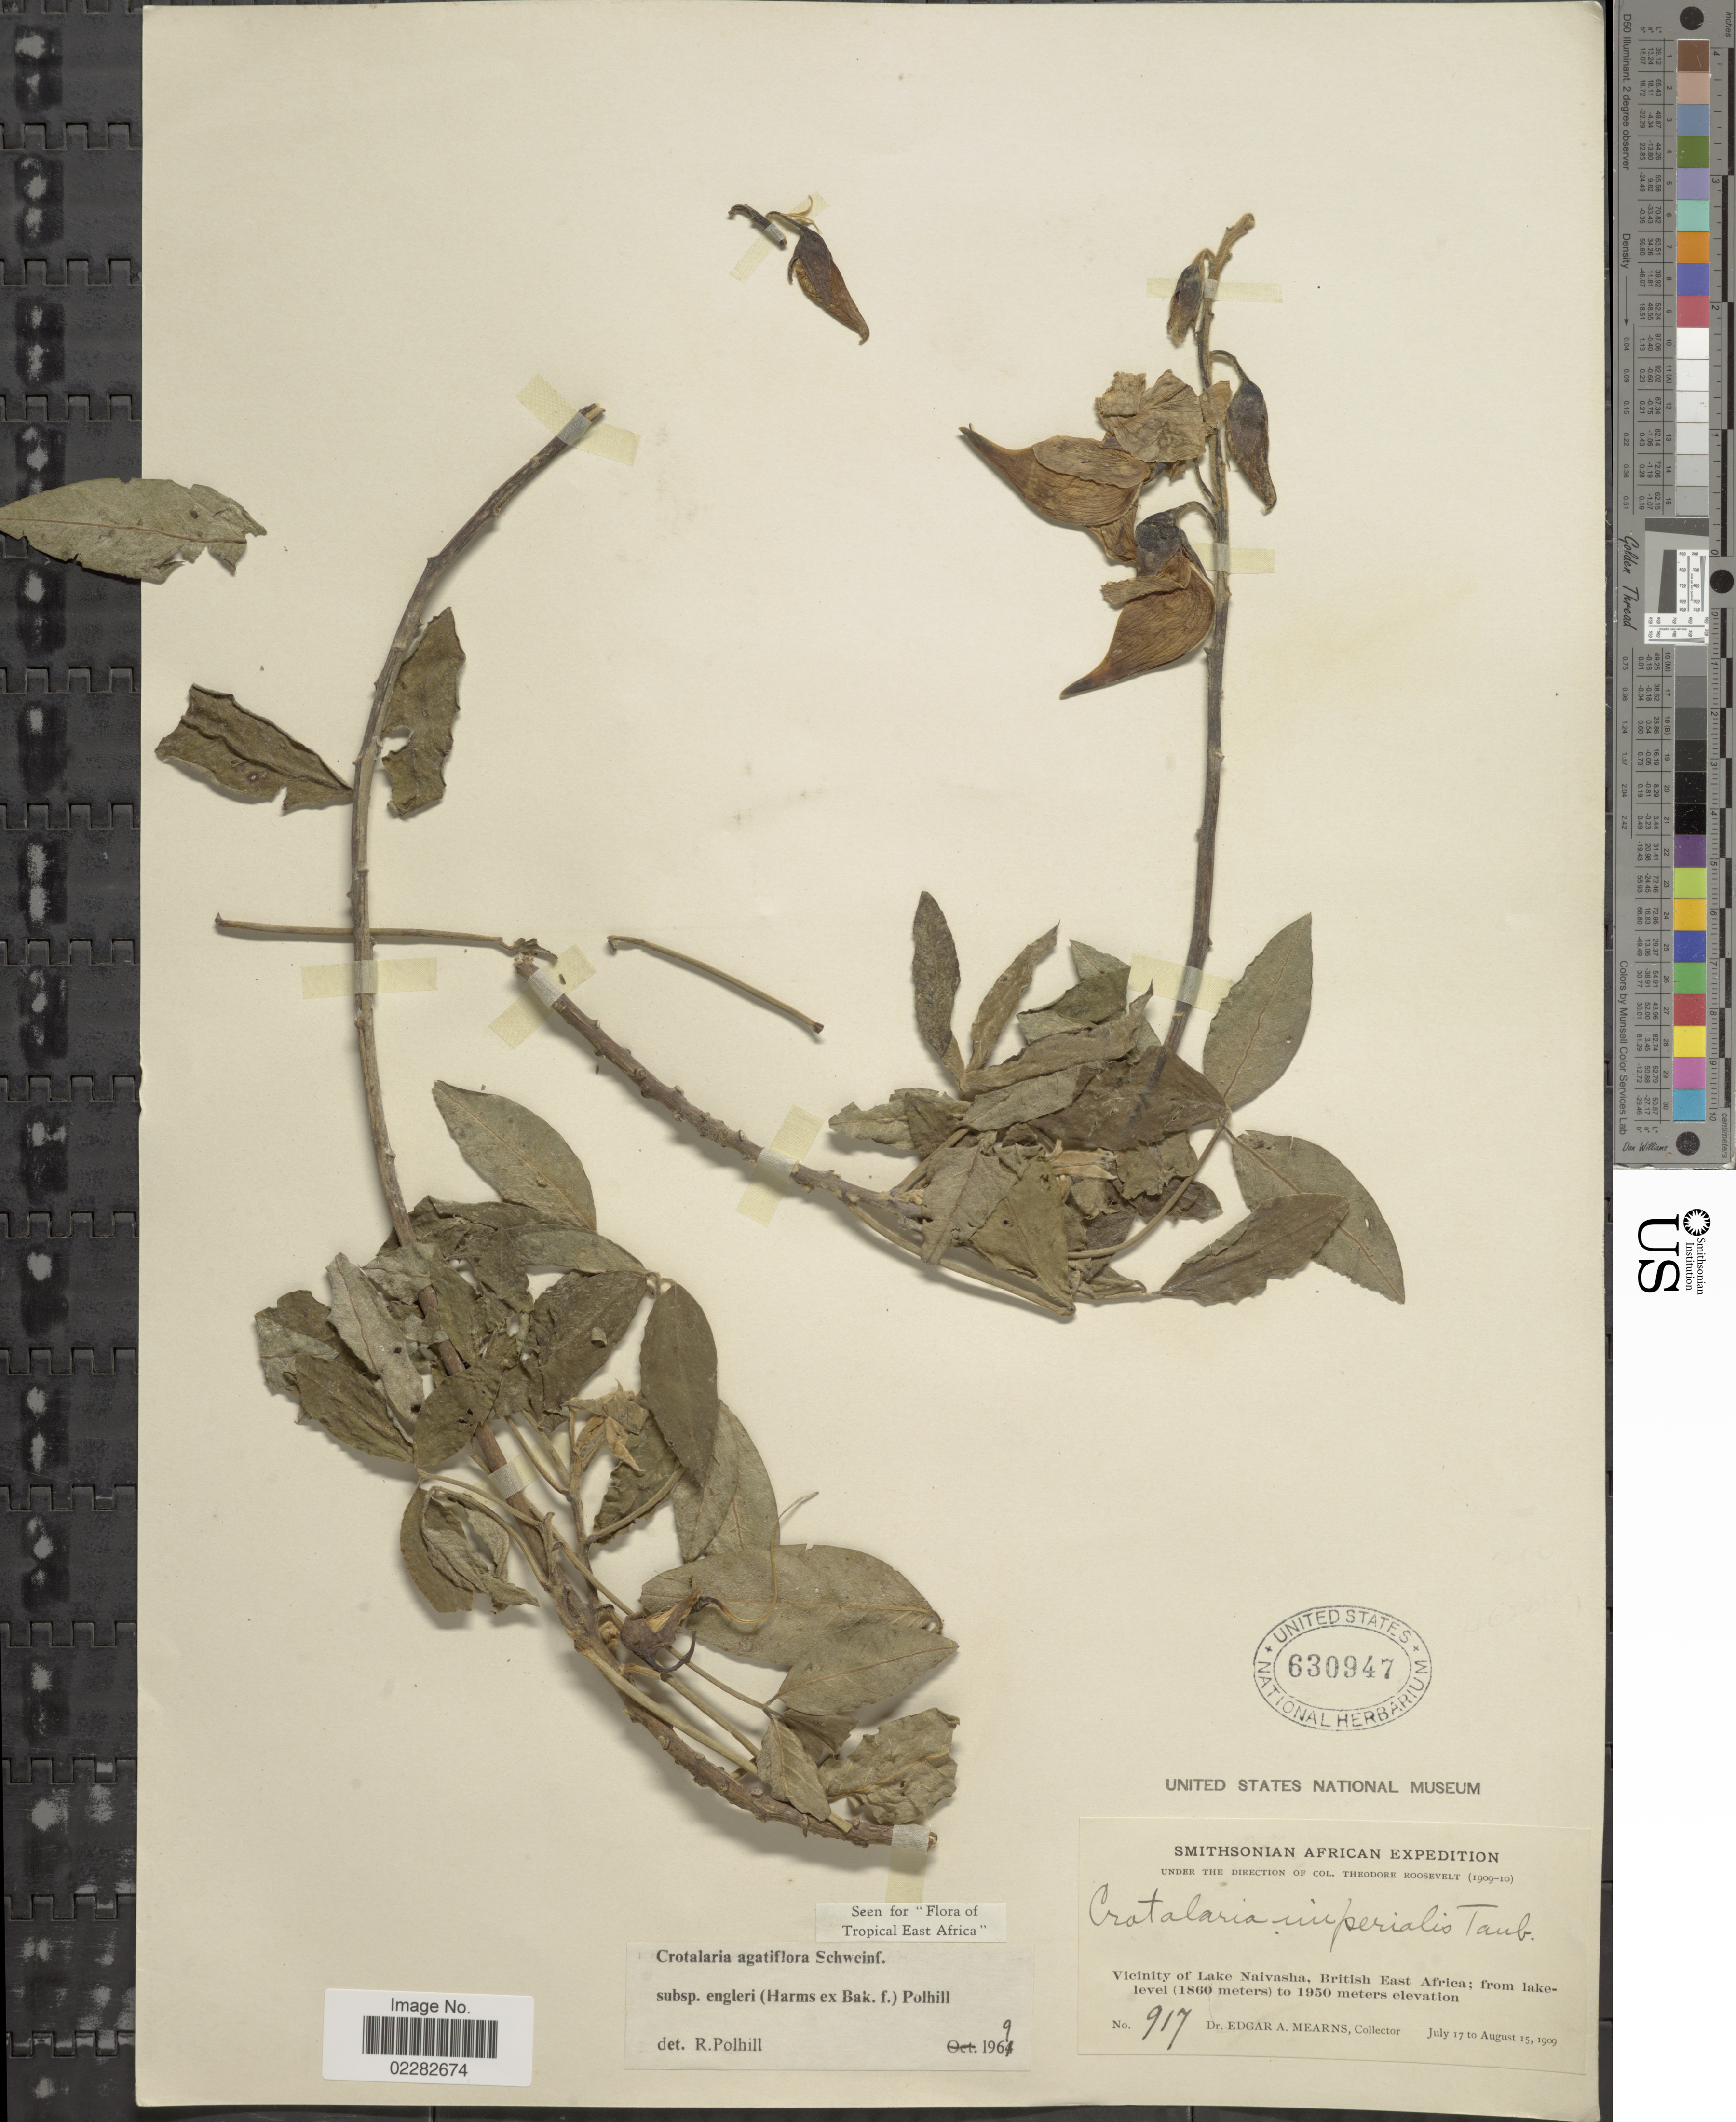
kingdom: Plantae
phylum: Tracheophyta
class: Magnoliopsida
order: Fabales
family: Fabaceae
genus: Crotalaria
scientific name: Crotalaria agatiflora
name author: Schweinf.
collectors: E. A. Mearns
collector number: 917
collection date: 1909-07-17/1909-08-15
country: Kenya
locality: Vicinity of Lake Naivasha, British East Africa.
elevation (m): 1860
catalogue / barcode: US 630947